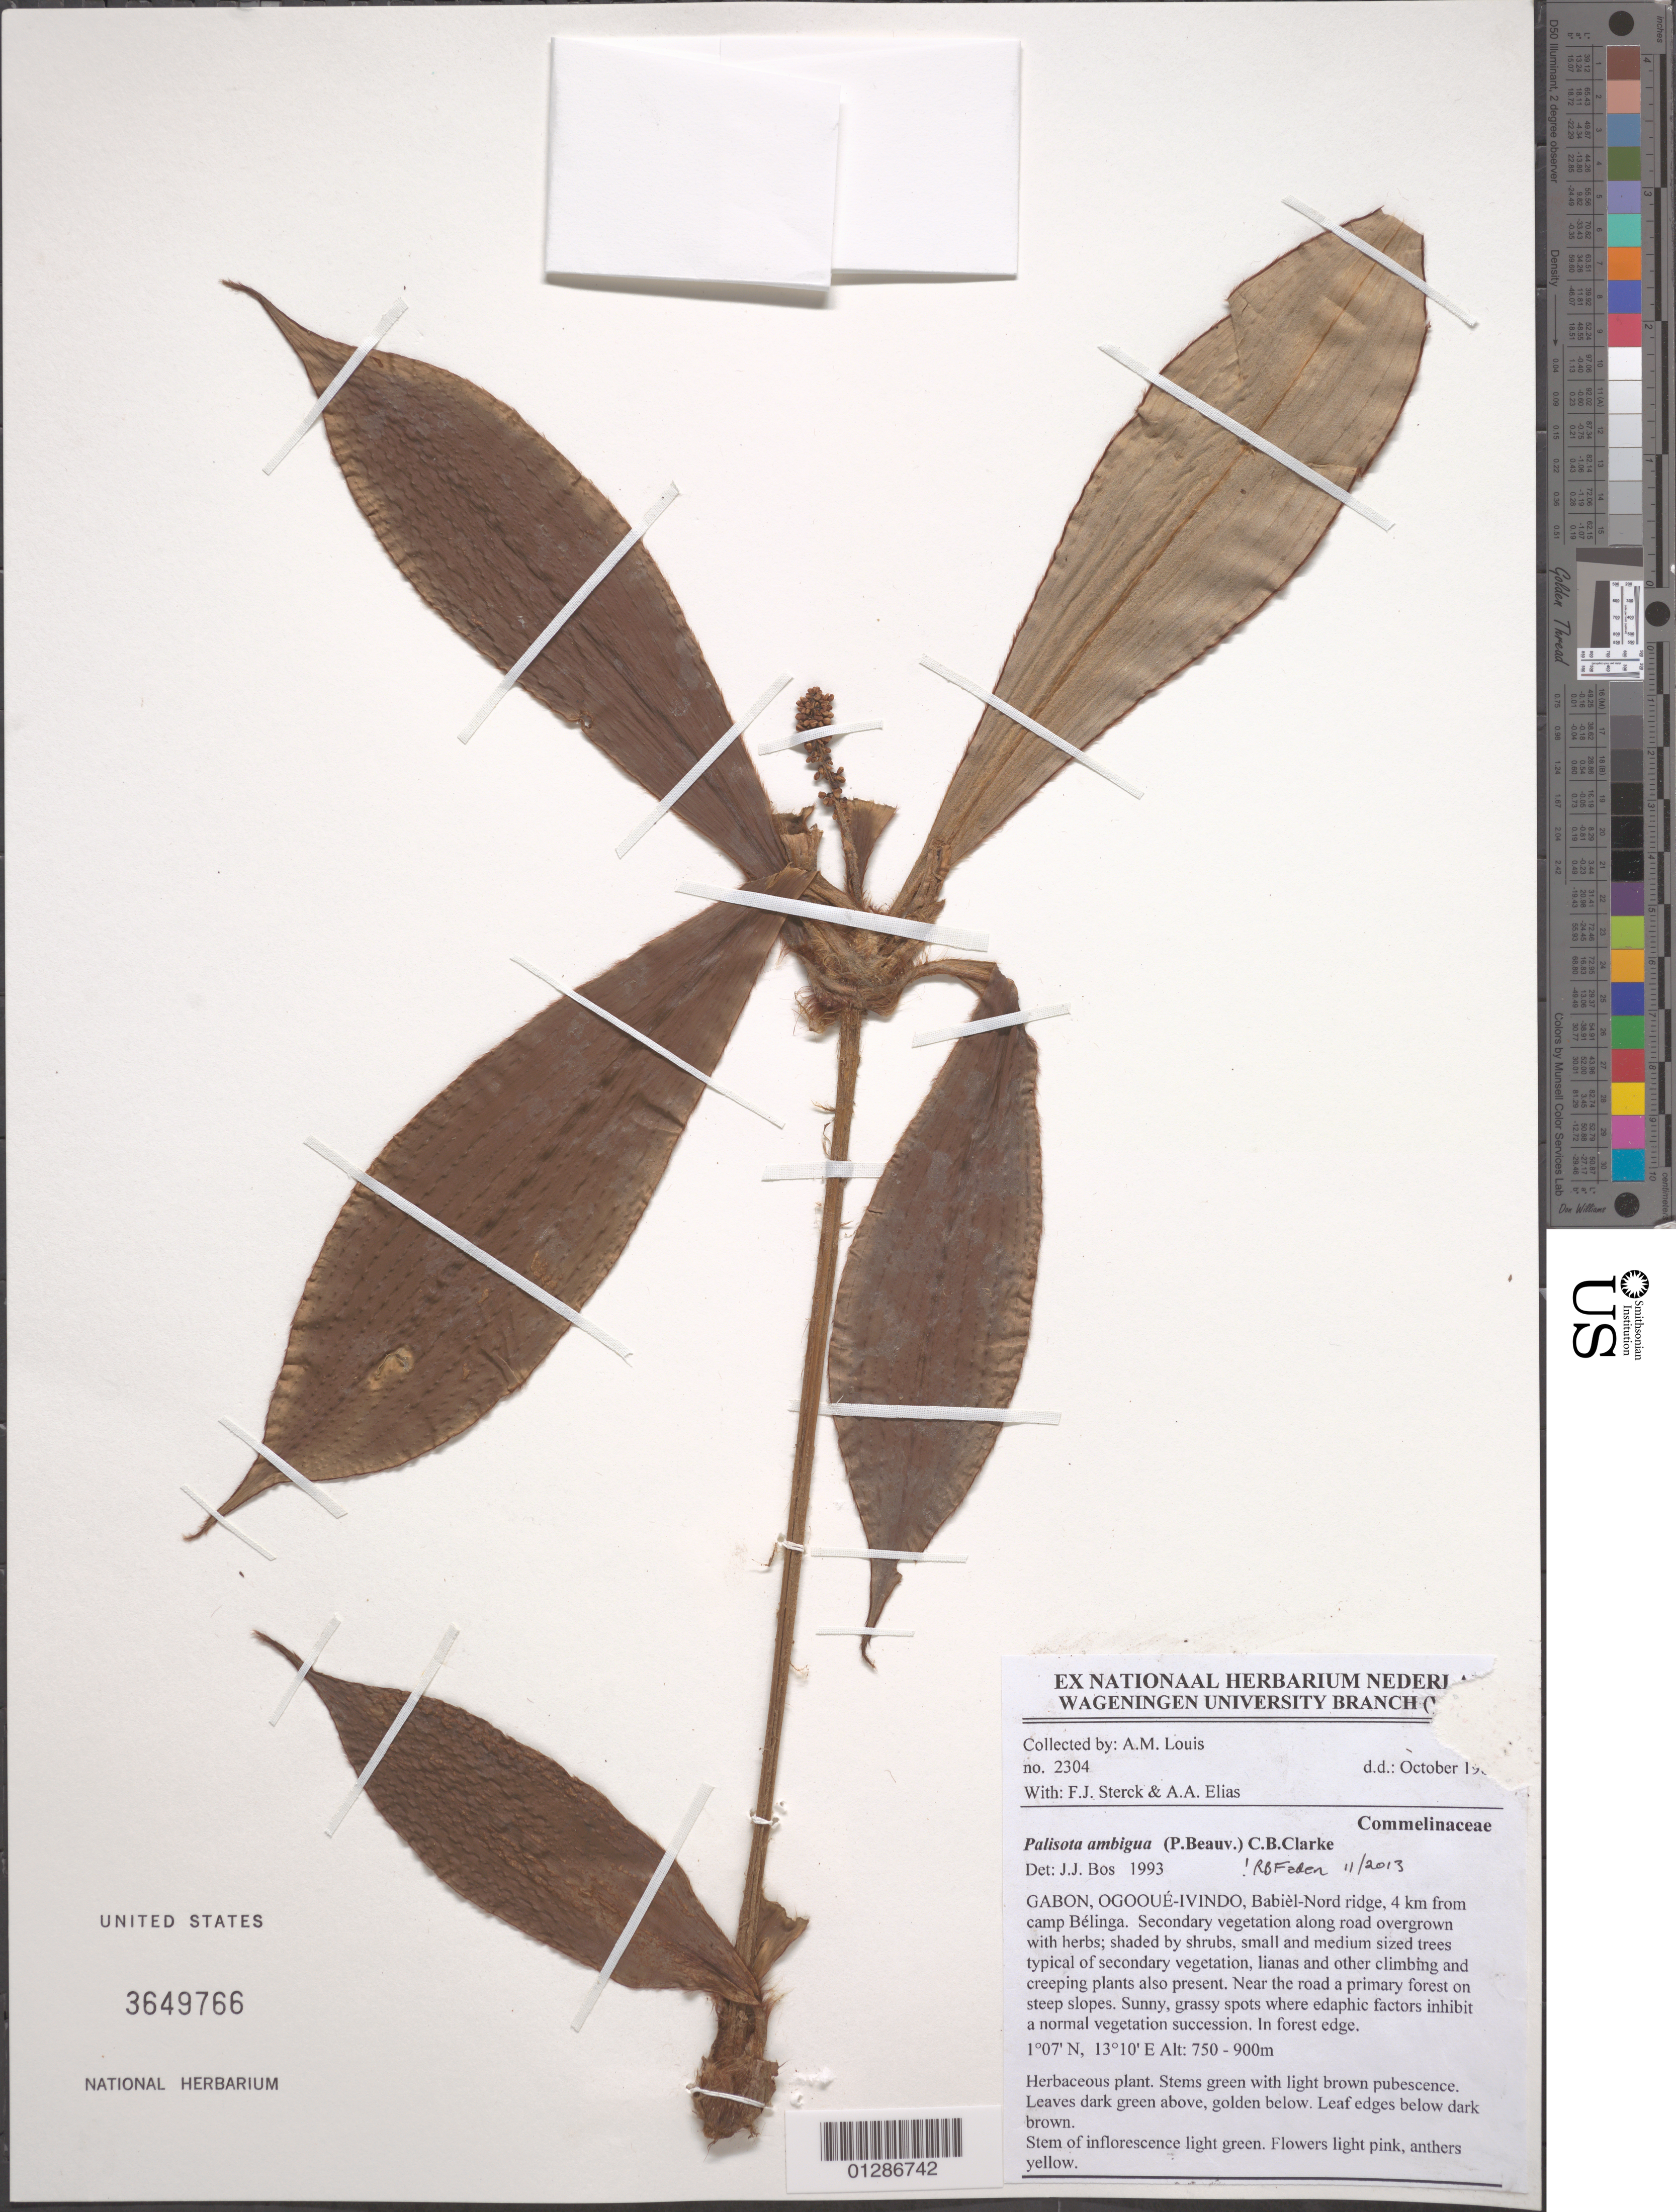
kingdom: Plantae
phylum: Tracheophyta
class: Liliopsida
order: Commelinales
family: Commelinaceae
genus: Palisota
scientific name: Palisota ambigua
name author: (P. Beauv.) C.B. Clarke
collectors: A. Louis, F. Sterck & A. Elias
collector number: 2304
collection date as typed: Oct 1987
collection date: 1987-10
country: Gabon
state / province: Ogooué-Ivindo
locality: Babiel-Nord ridge, 4 km from camp Belinga.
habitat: Herbaceous plant.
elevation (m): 750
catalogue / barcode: US 3649766